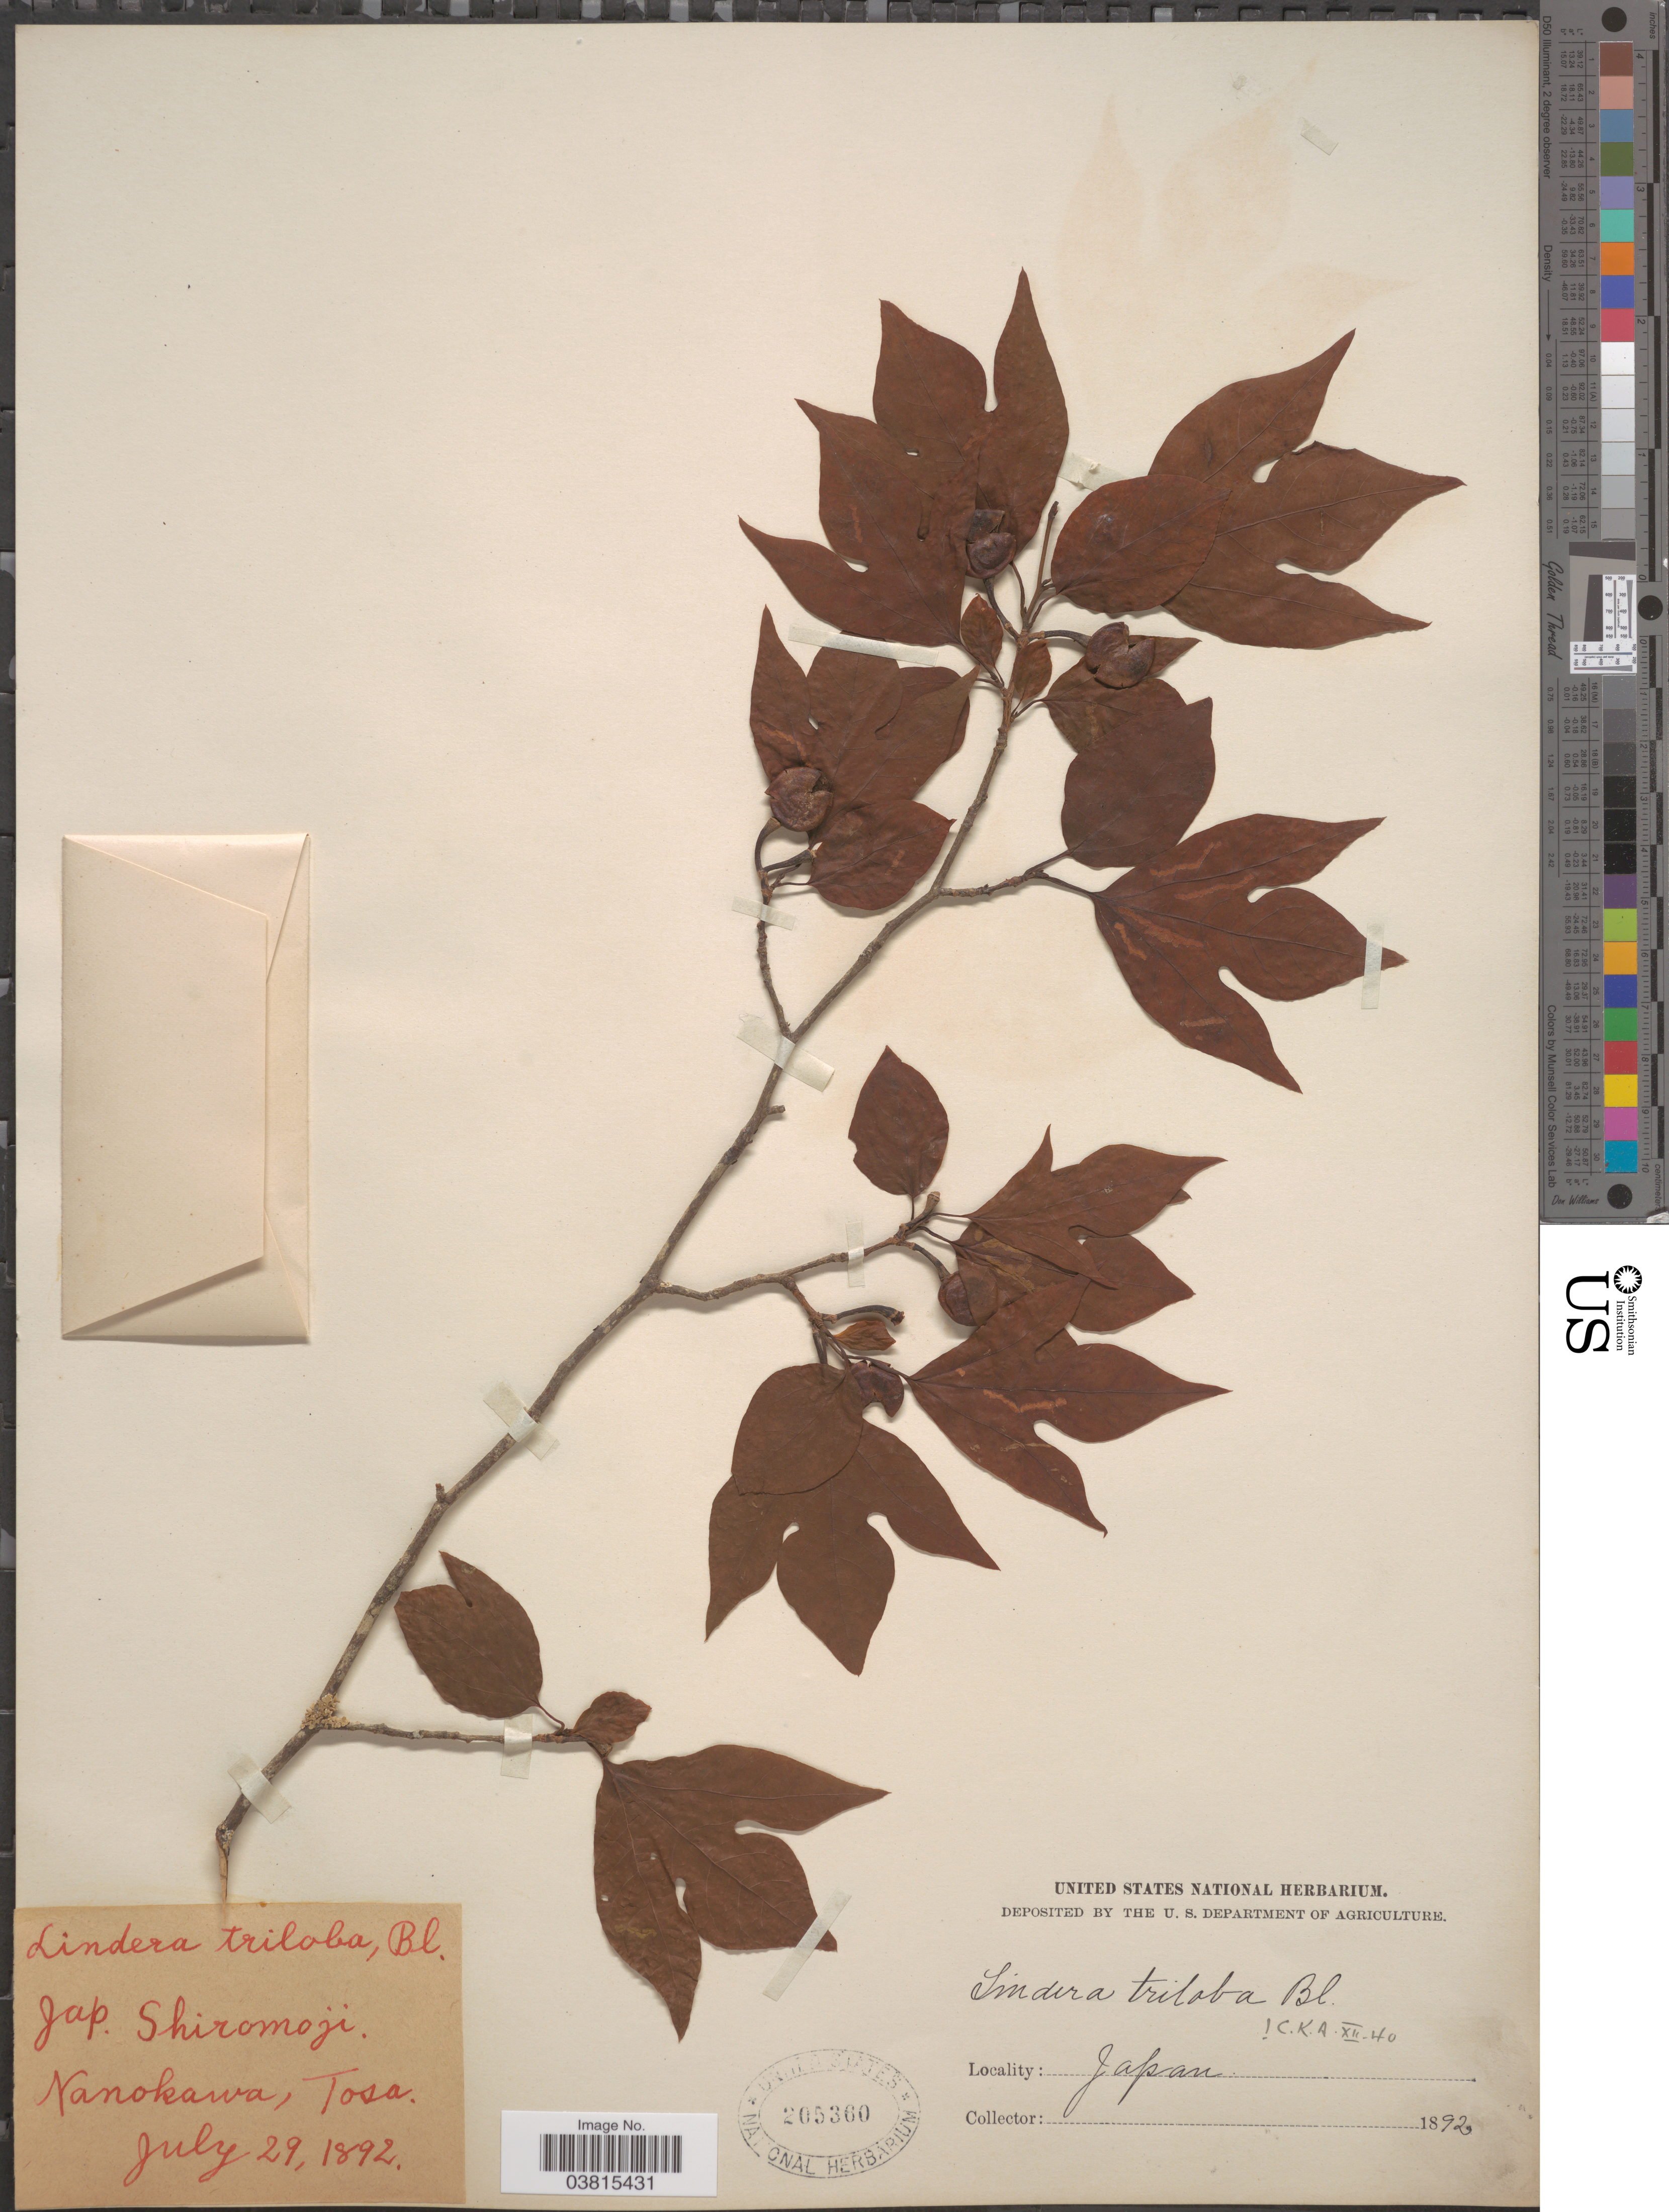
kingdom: Plantae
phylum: Tracheophyta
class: Magnoliopsida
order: Laurales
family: Lauraceae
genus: Lindera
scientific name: Lindera triloba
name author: (Siebold & Zucc.) Blume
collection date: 1892-07-29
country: Japan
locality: Nanokawa, Tosa.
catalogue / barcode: US 205360